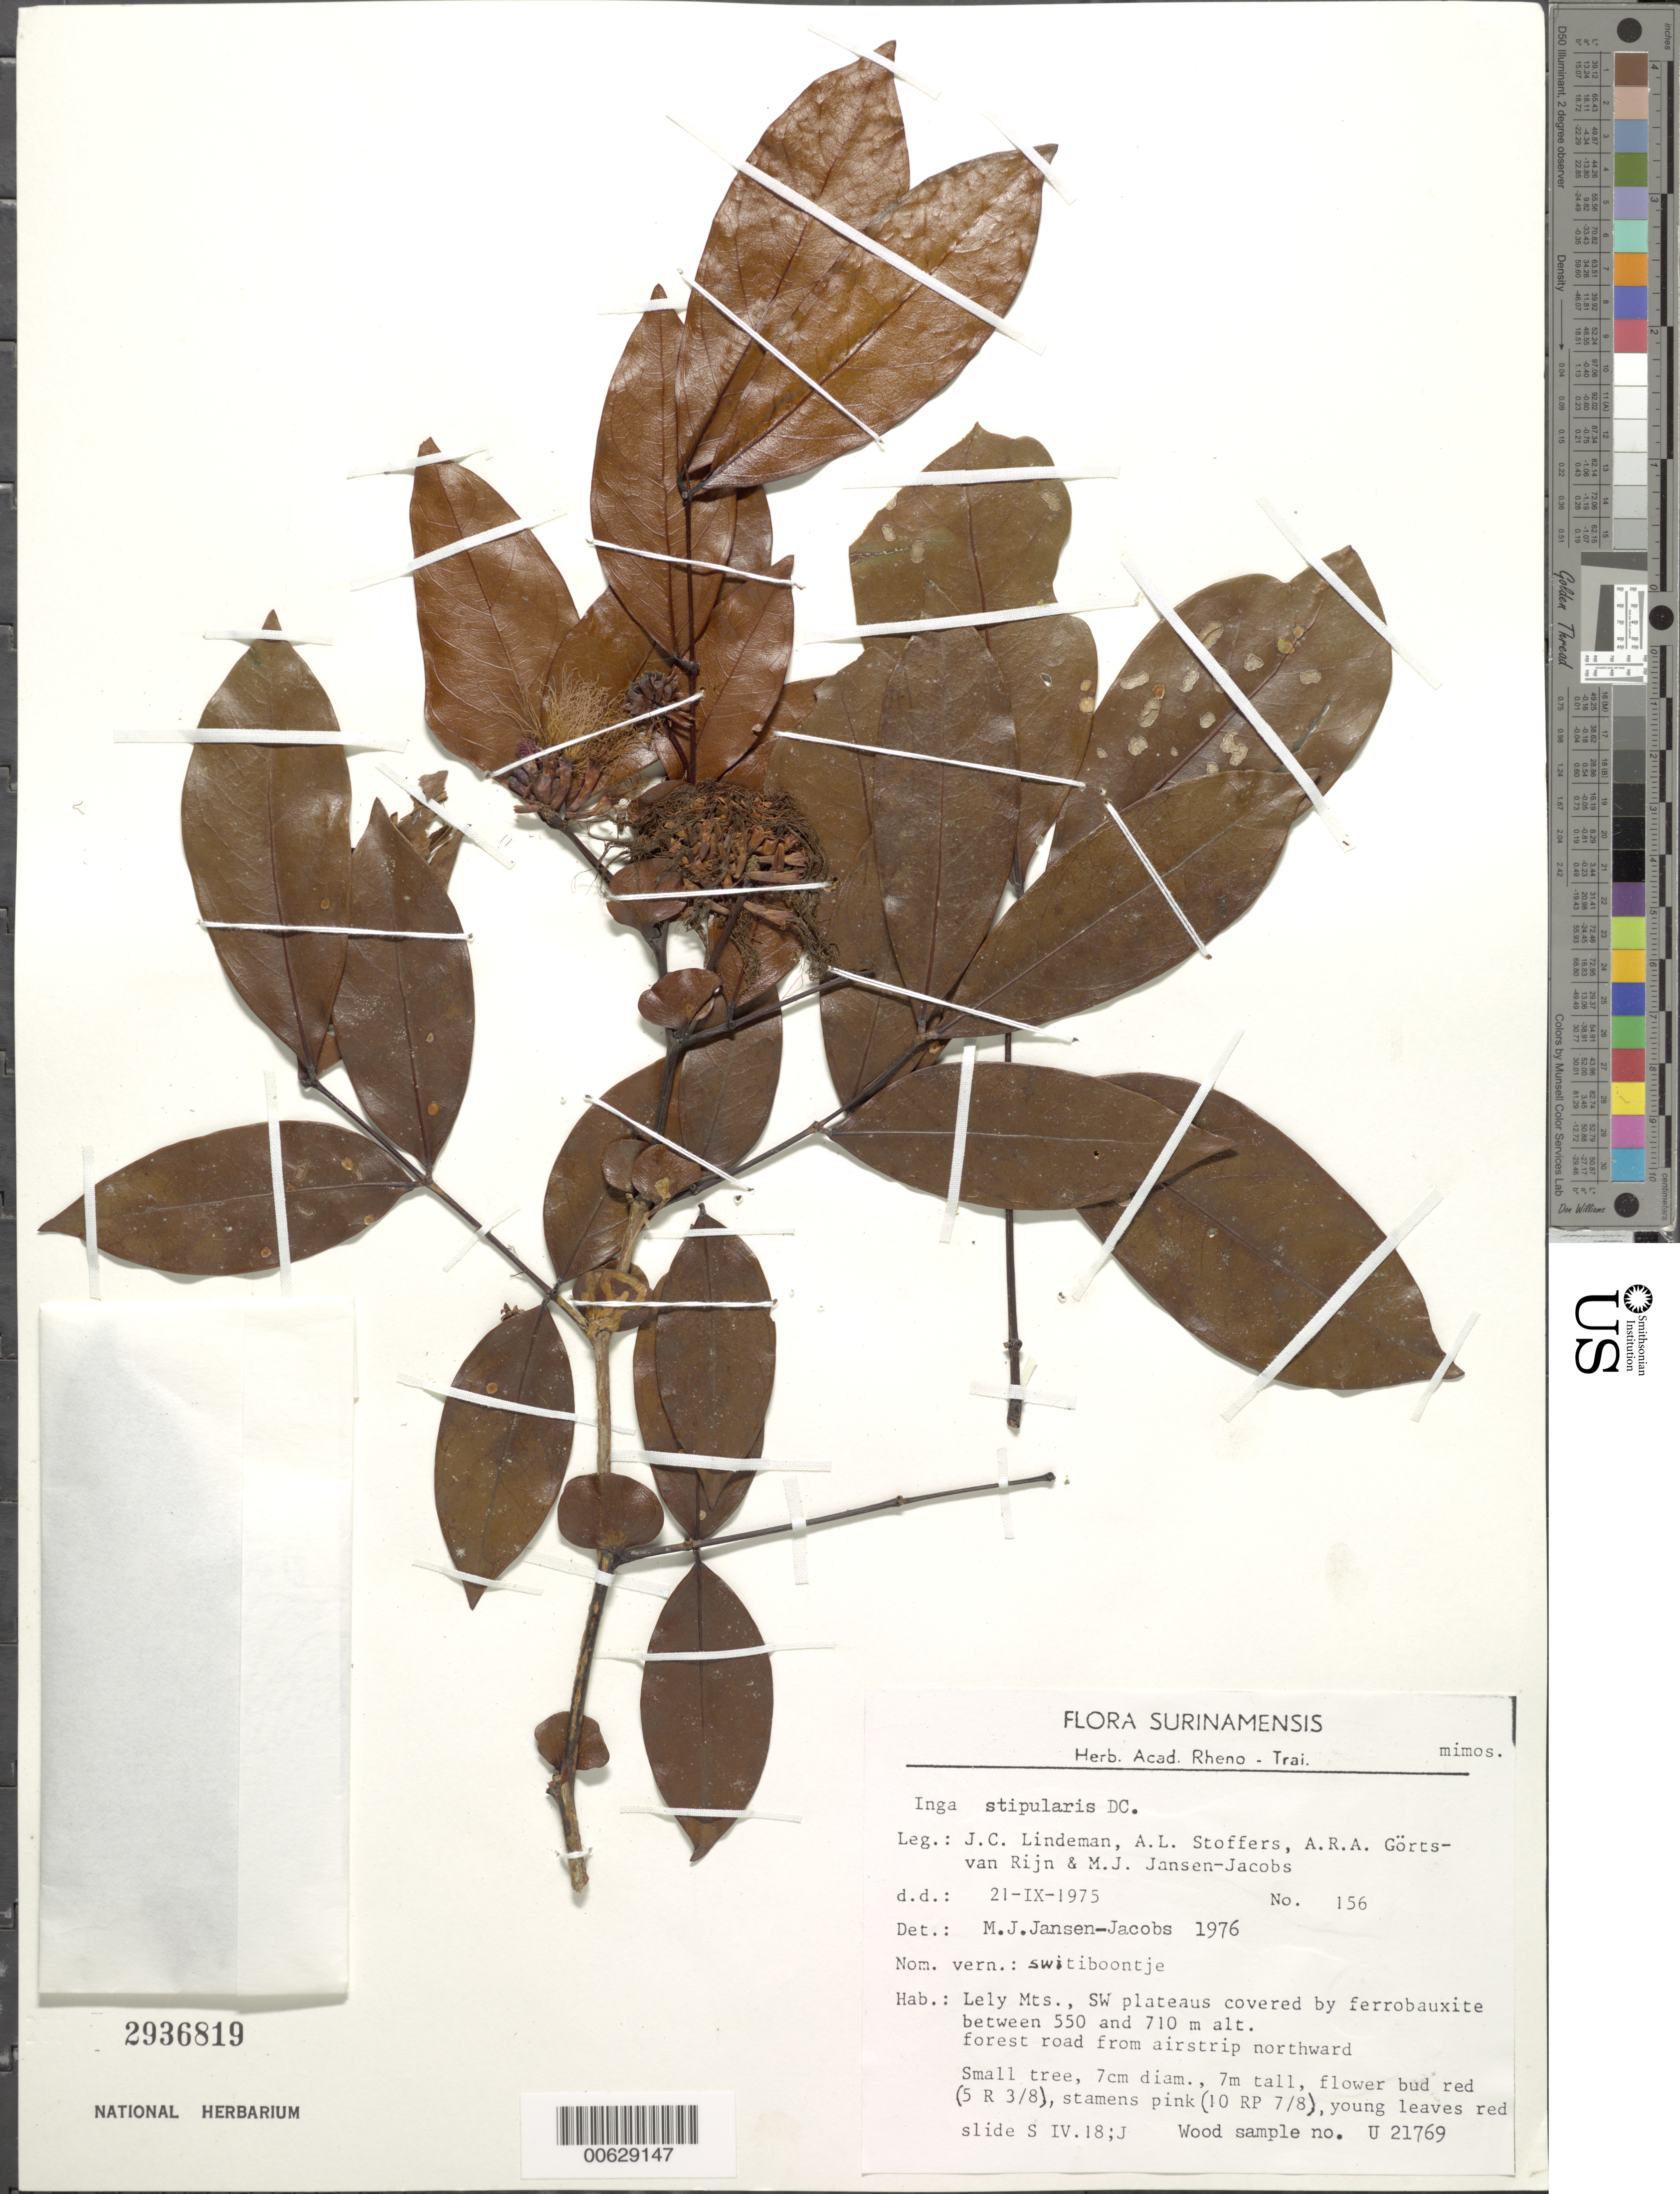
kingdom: Plantae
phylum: Tracheophyta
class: Magnoliopsida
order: Fabales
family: Fabaceae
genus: Inga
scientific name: Inga stipularis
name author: DC.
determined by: Jansen-Jacobs, M. J., (U), Nationaal Herbarium Nederland, Utrecht University branch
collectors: J. C. Lindeman, A. Stoffers, A. .R. A. Görts-van Rijn & M. J. Jansen-Jacobs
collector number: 75 156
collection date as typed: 21-Sep-75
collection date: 1975-09-21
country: Suriname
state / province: Marowijne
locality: Lely Mts., SW plateaus, along forest road from airstrip northward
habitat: Forest road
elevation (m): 550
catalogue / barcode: US 2936819